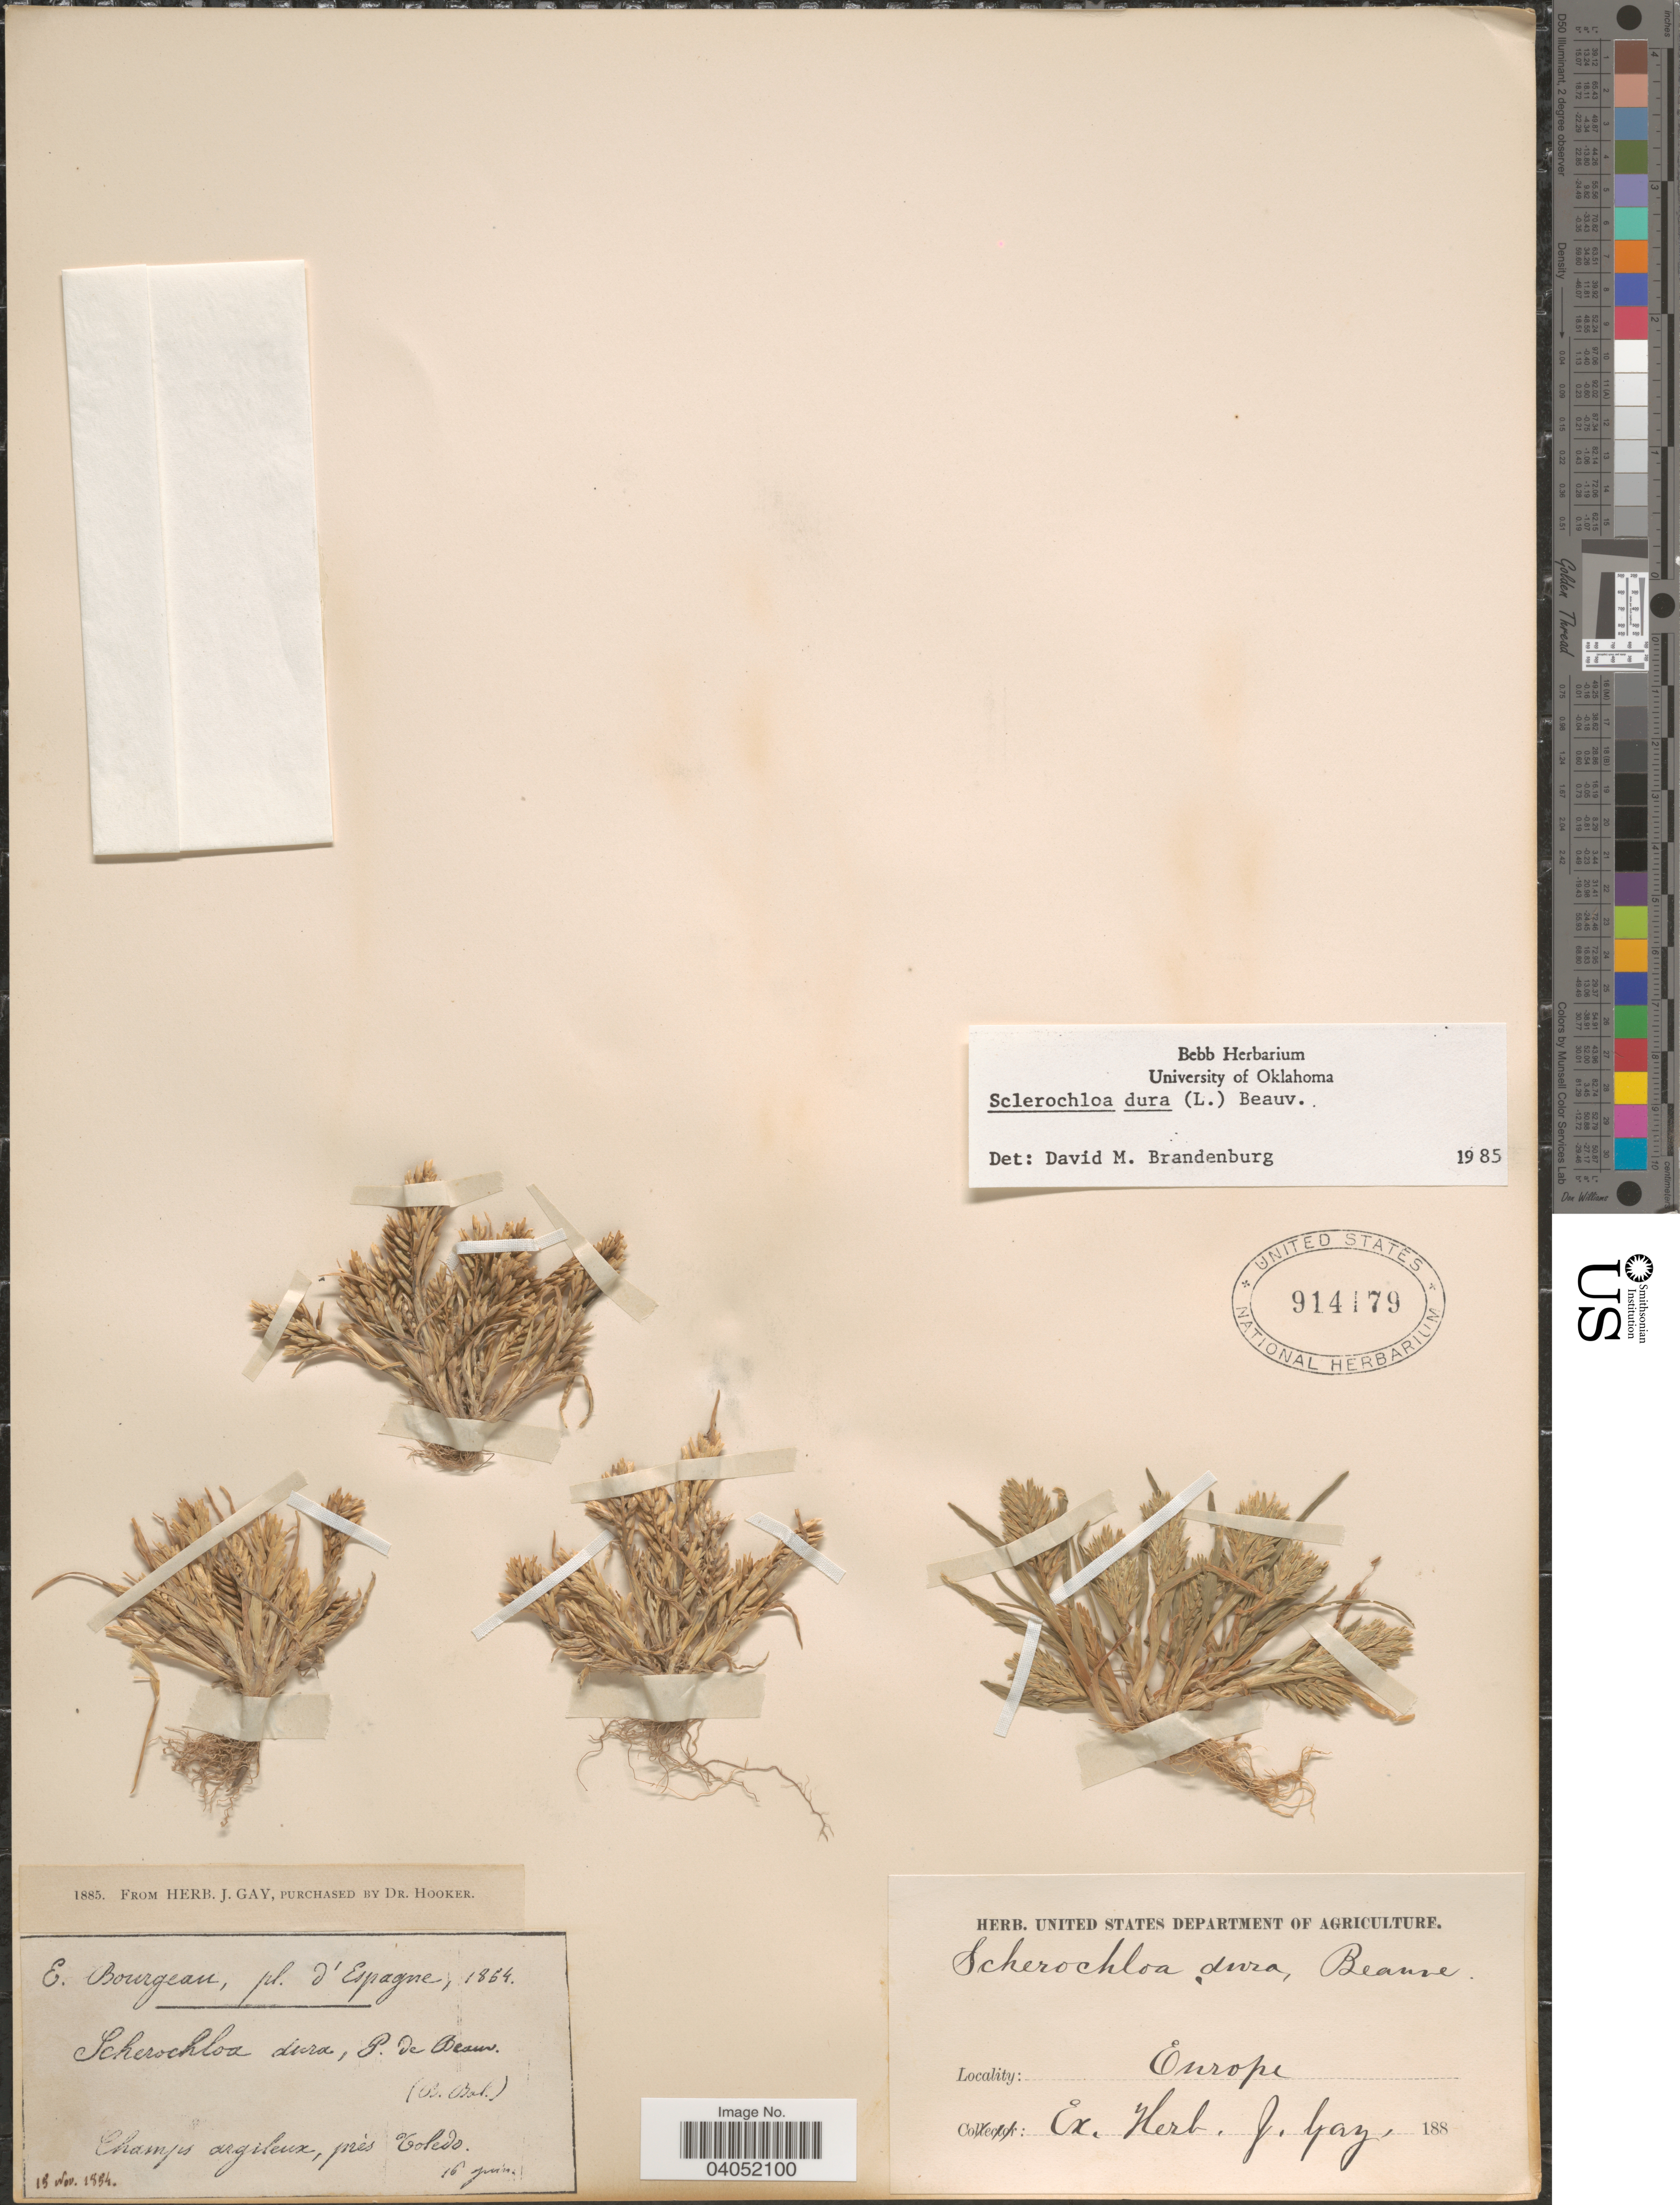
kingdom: Plantae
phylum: Tracheophyta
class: Liliopsida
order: Poales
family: Poaceae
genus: Sclerochloa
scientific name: Sclerochloa dura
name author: (L.) P. Beauv.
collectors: E. Bourgeau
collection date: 1864-06-16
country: Spain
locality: Champs argileux, près Toledo. Europe.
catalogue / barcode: US 914179